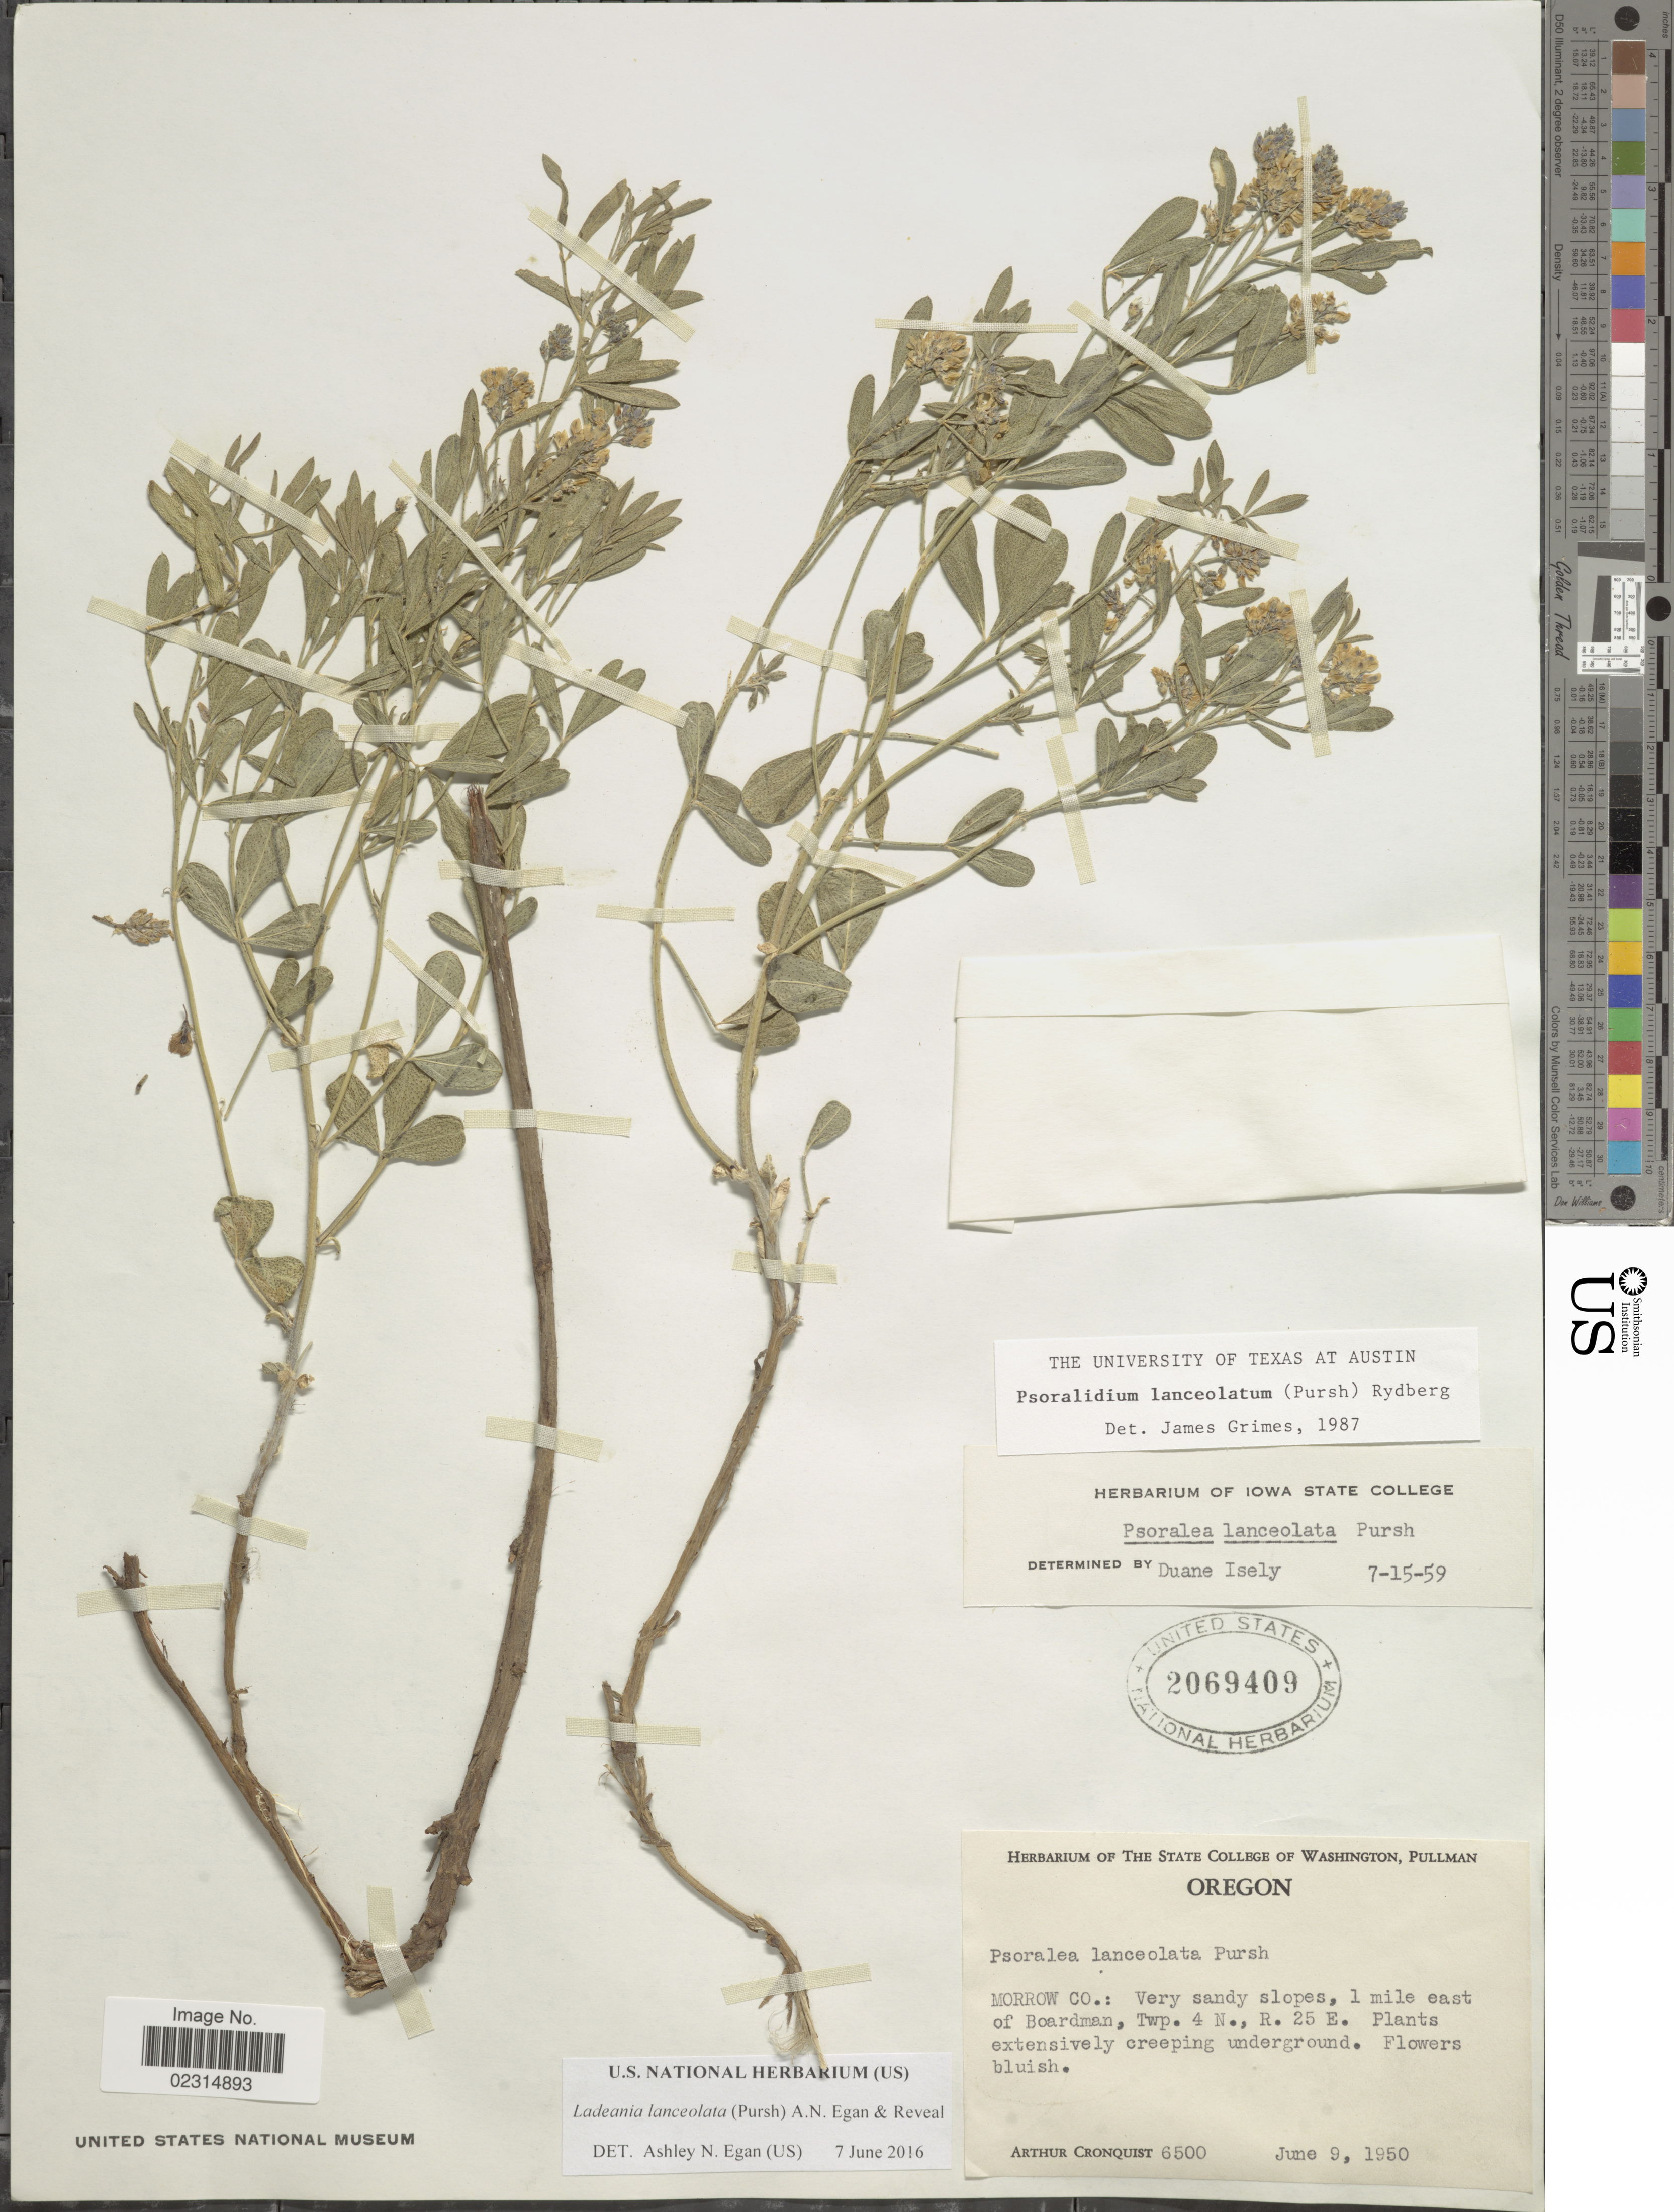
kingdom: Plantae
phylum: Tracheophyta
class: Magnoliopsida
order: Fabales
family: Fabaceae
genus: Ladeania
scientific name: Ladeania lanceolata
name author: (Pursh) A.N. Egan & Reveal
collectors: A. J. Cronquist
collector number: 6500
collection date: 1950-06-09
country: United States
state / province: Oregon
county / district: Morrow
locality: Morrow Co.: very sandy slopes, 1 mile east of Boardman, Twp. 4 n., R. 25 E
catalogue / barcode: US 2069409